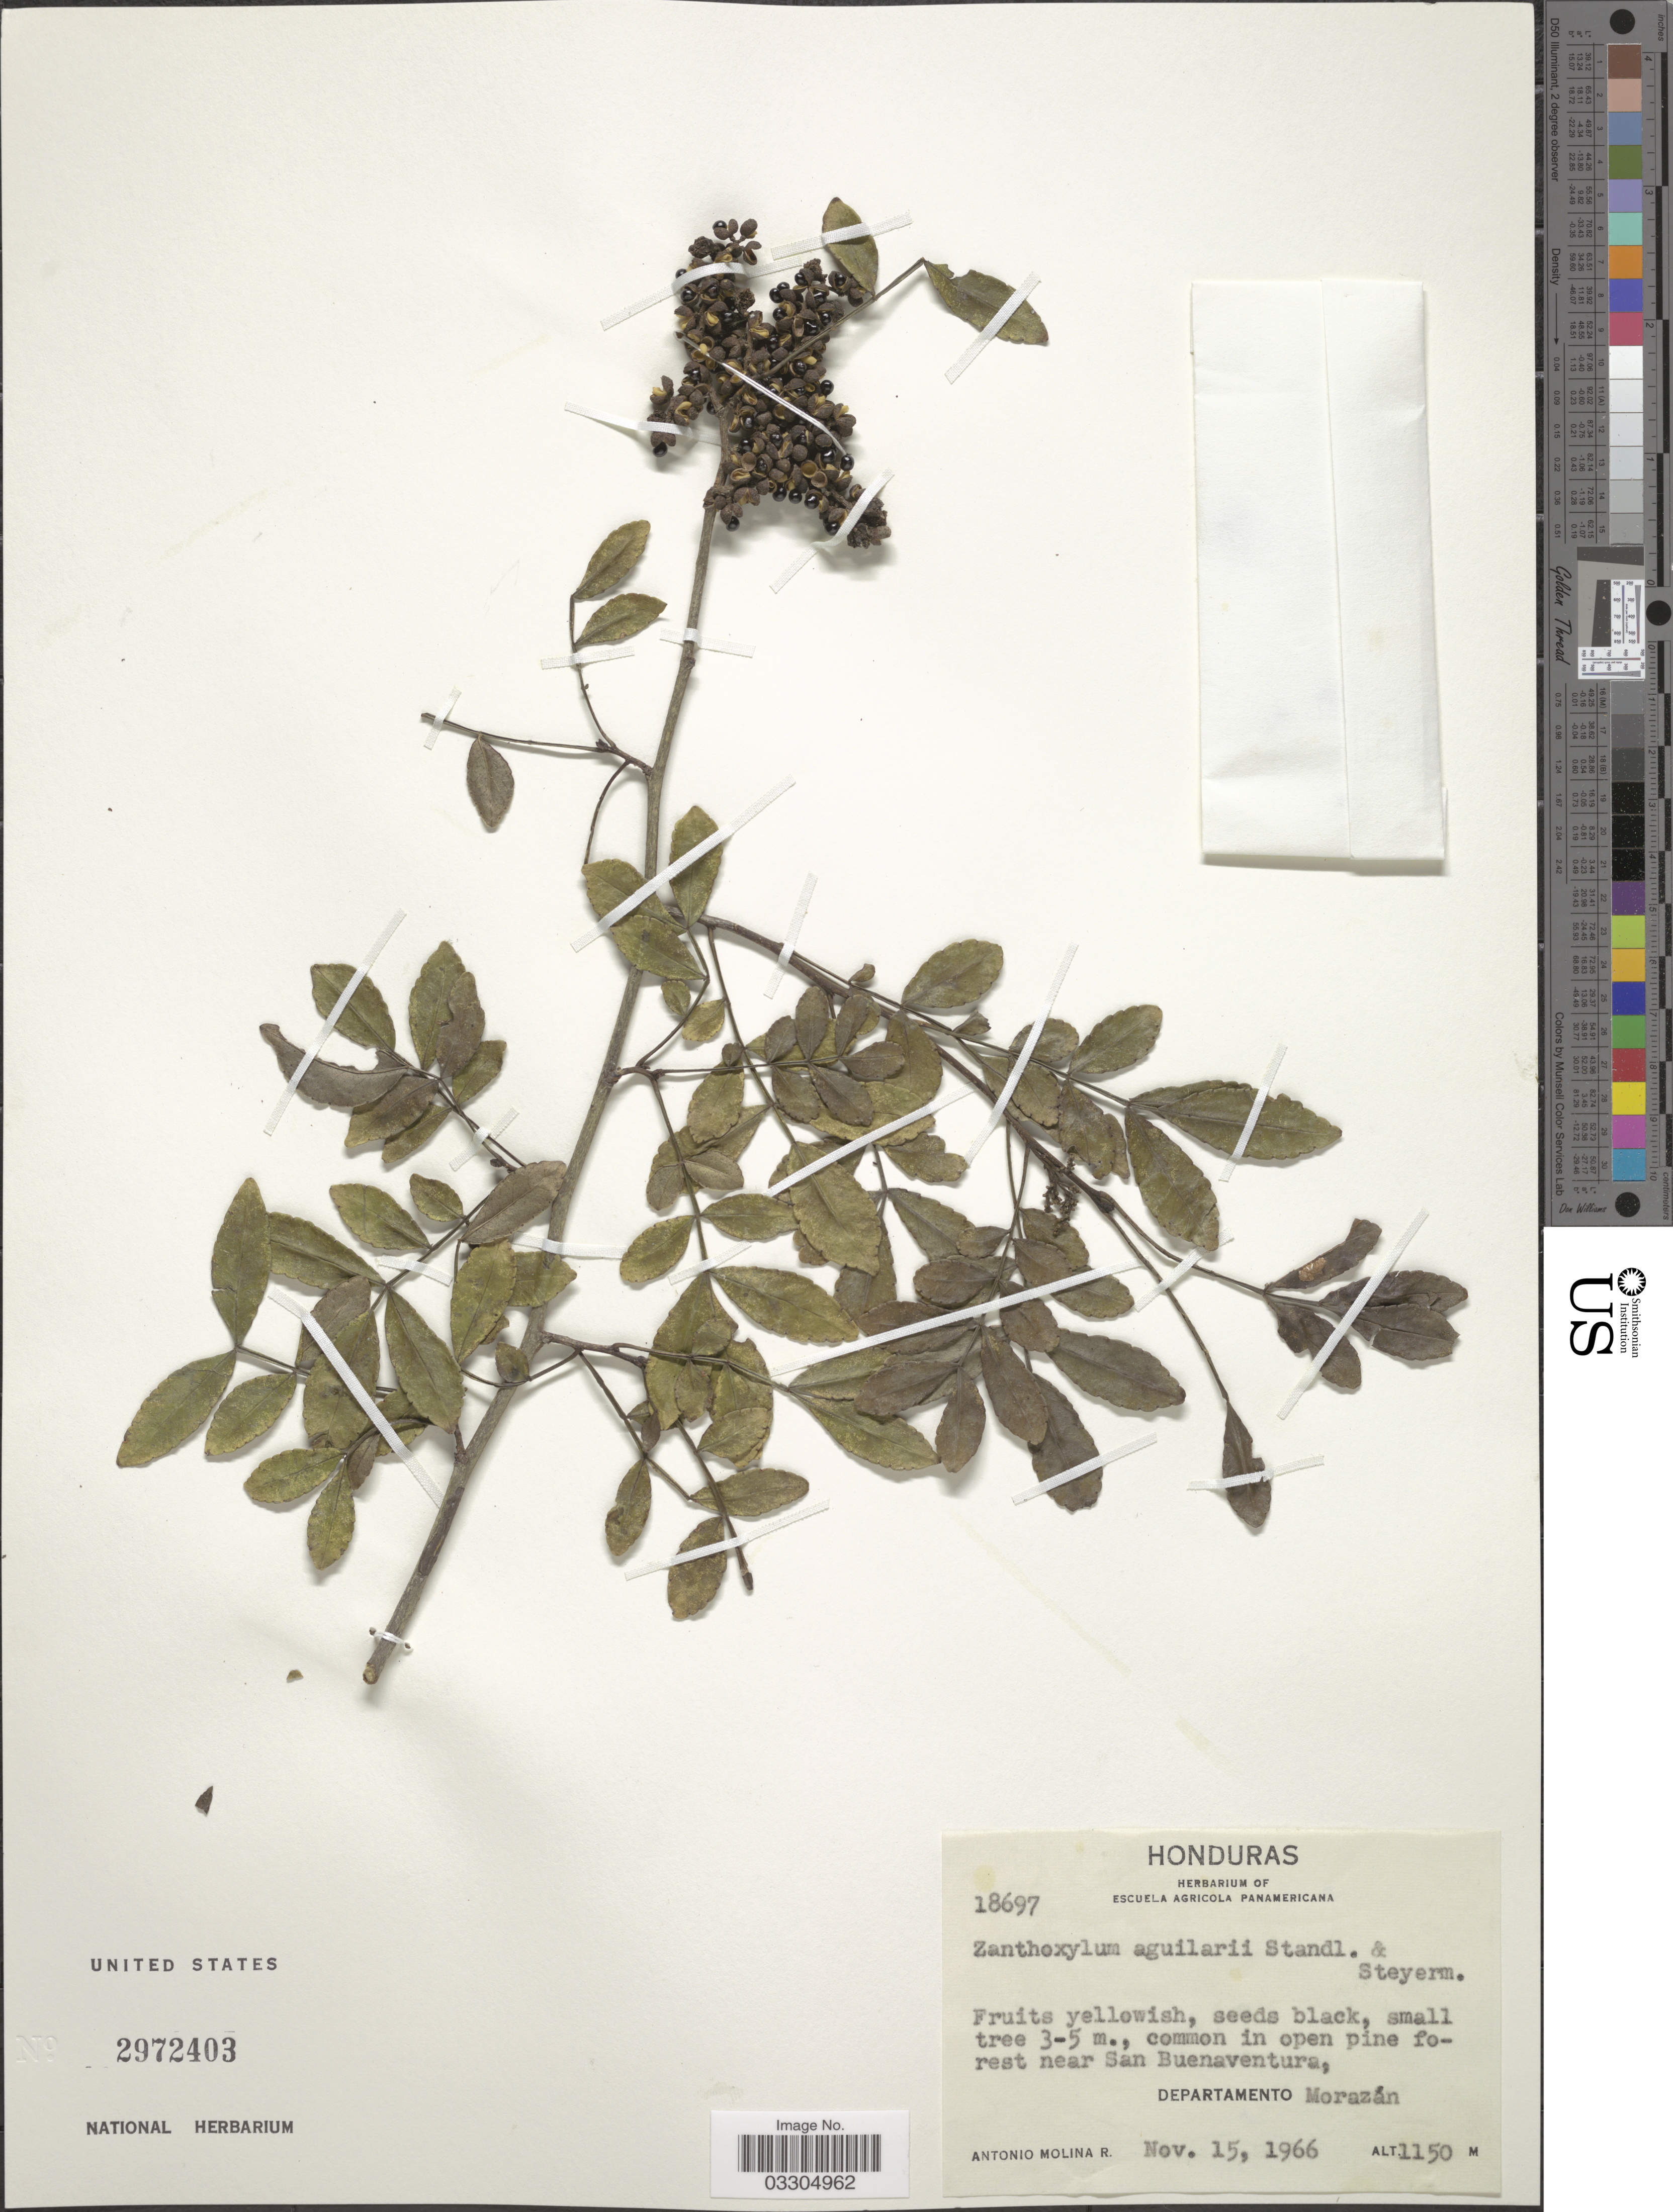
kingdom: Plantae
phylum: Tracheophyta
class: Magnoliopsida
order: Sapindales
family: Rutaceae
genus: Zanthoxylum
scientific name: Zanthoxylum aguilarii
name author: Standl. & Steyerm.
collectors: A. Molina R.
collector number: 18697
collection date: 1966-11-15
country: Honduras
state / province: Fco. Morazán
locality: In open pine forest near San Buenaventura, Departamento Morazán.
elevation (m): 1150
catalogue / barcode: US 2972403